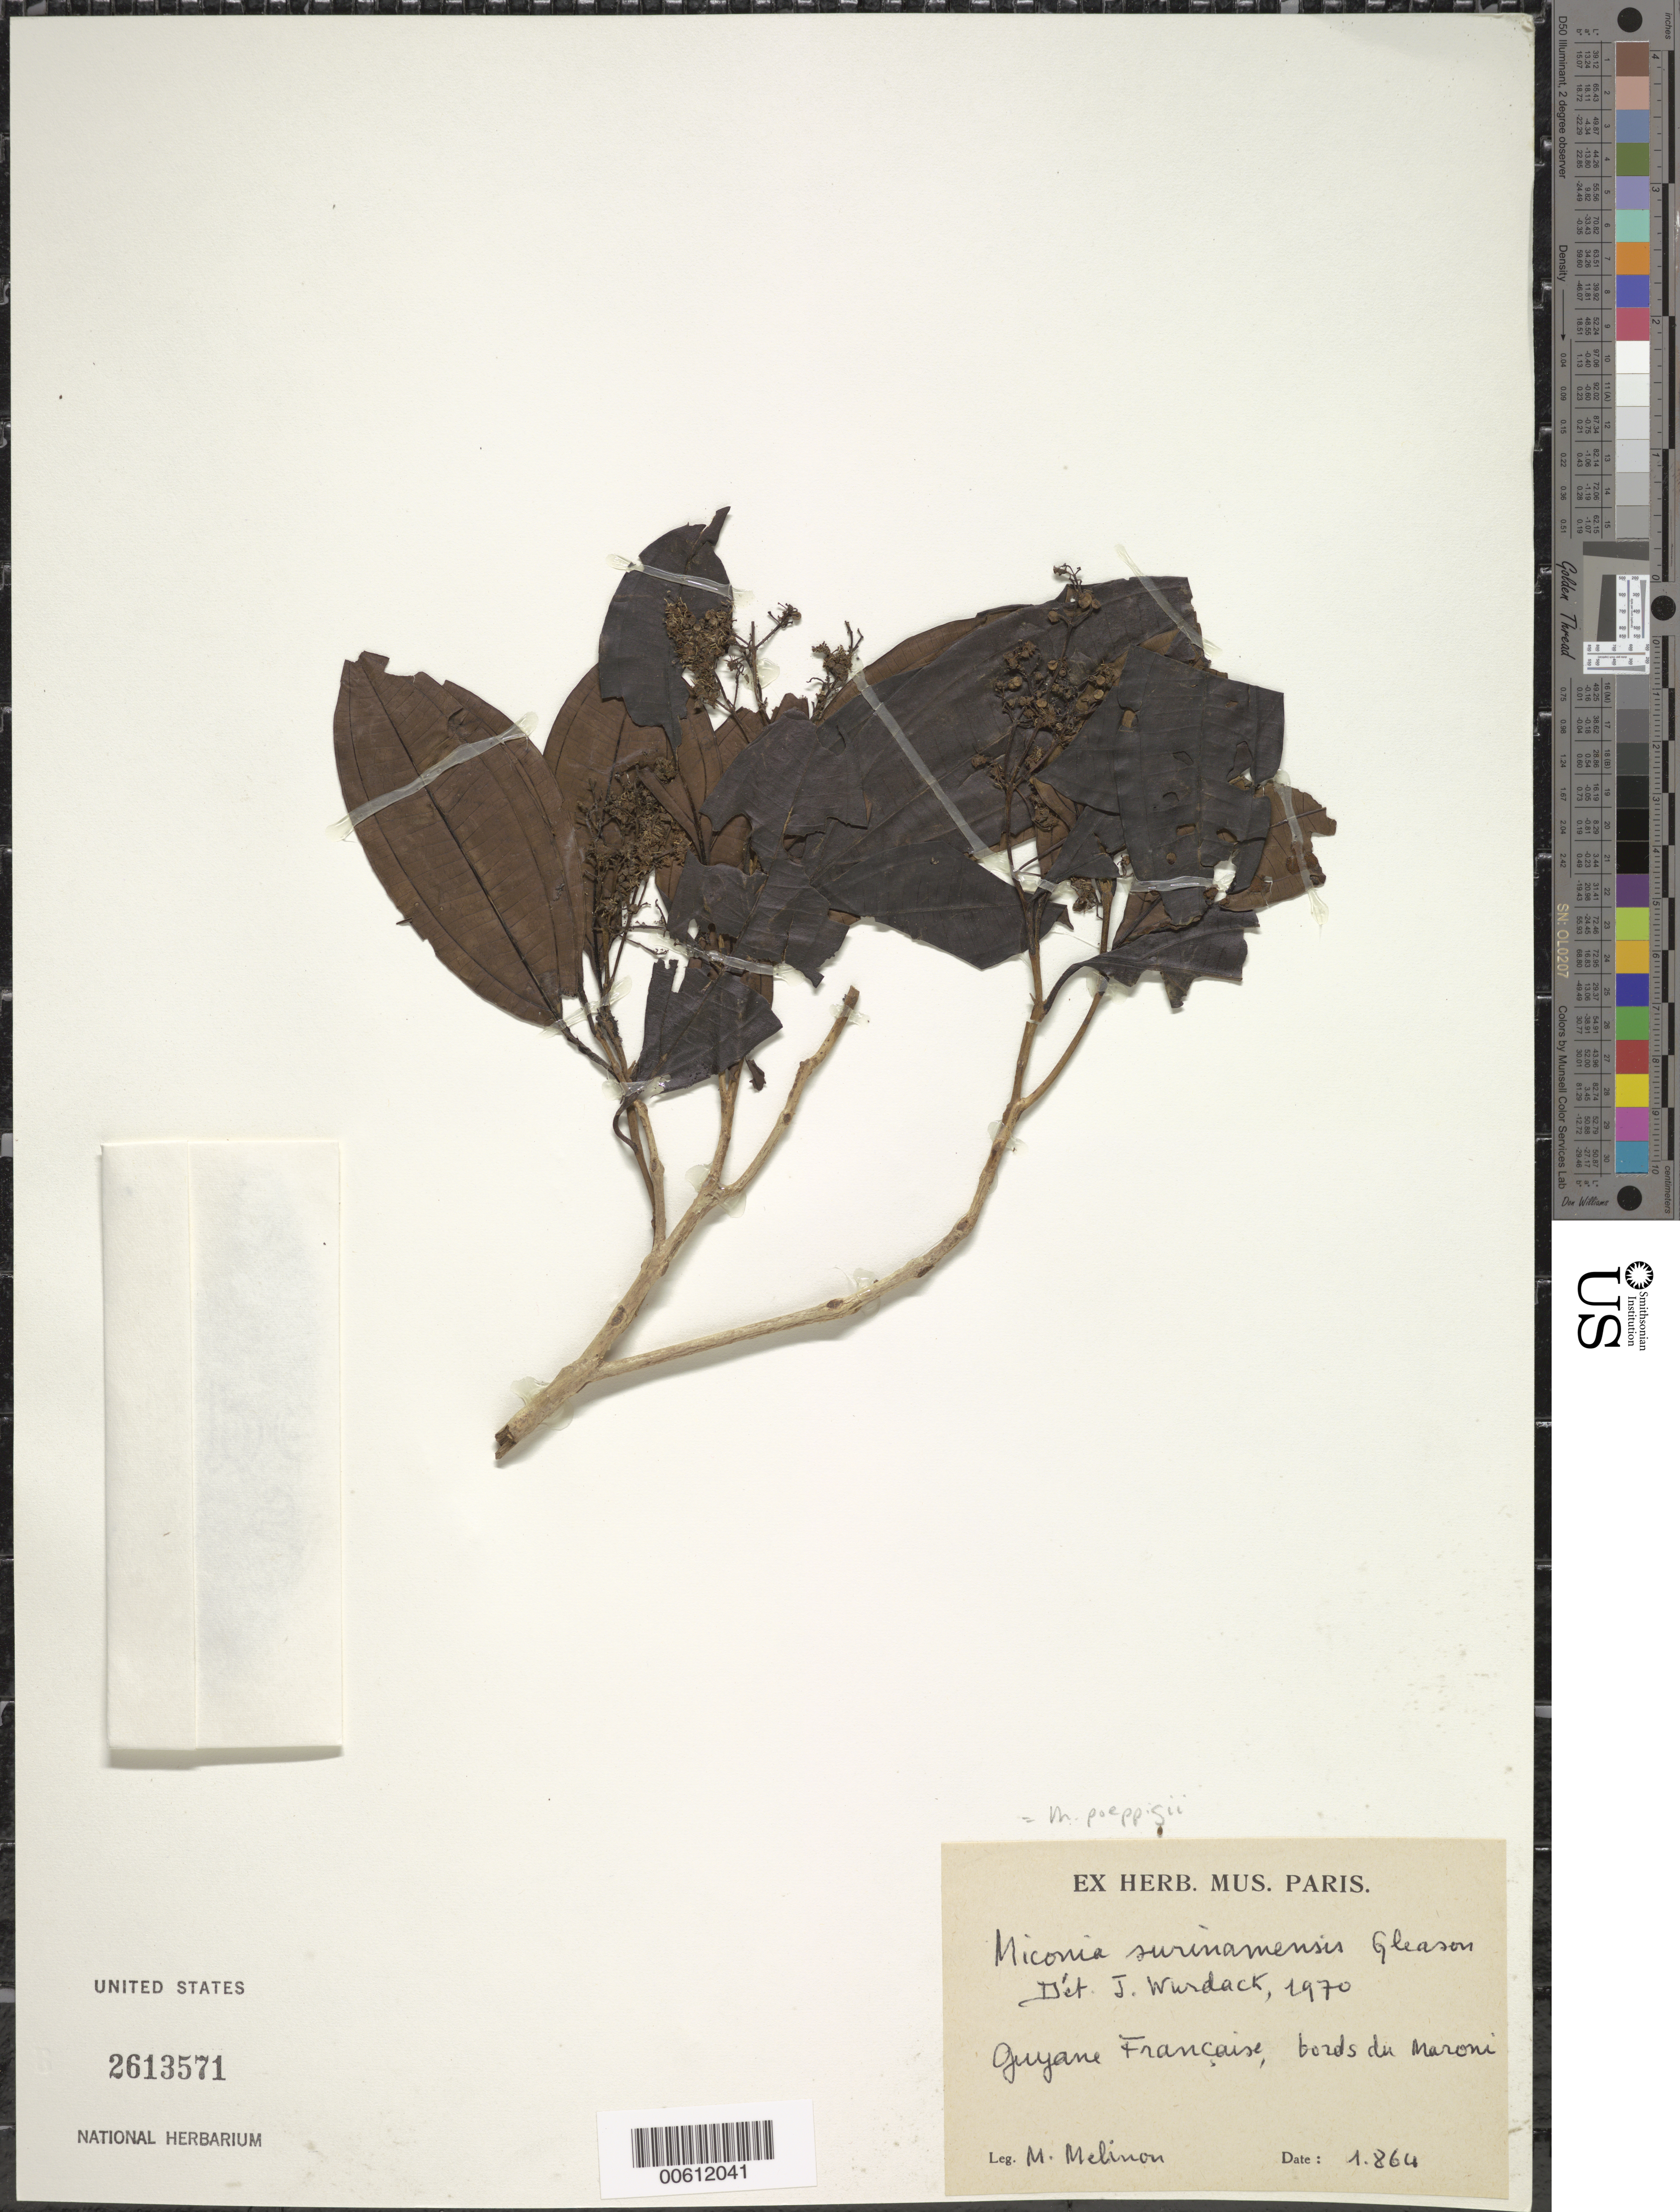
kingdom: Plantae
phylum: Tracheophyta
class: Magnoliopsida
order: Myrtales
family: Melastomataceae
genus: Miconia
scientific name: Miconia poeppigii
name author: Triana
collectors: E. Mélinon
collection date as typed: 1864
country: French Guiana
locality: Maroni R.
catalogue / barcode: US 2613571